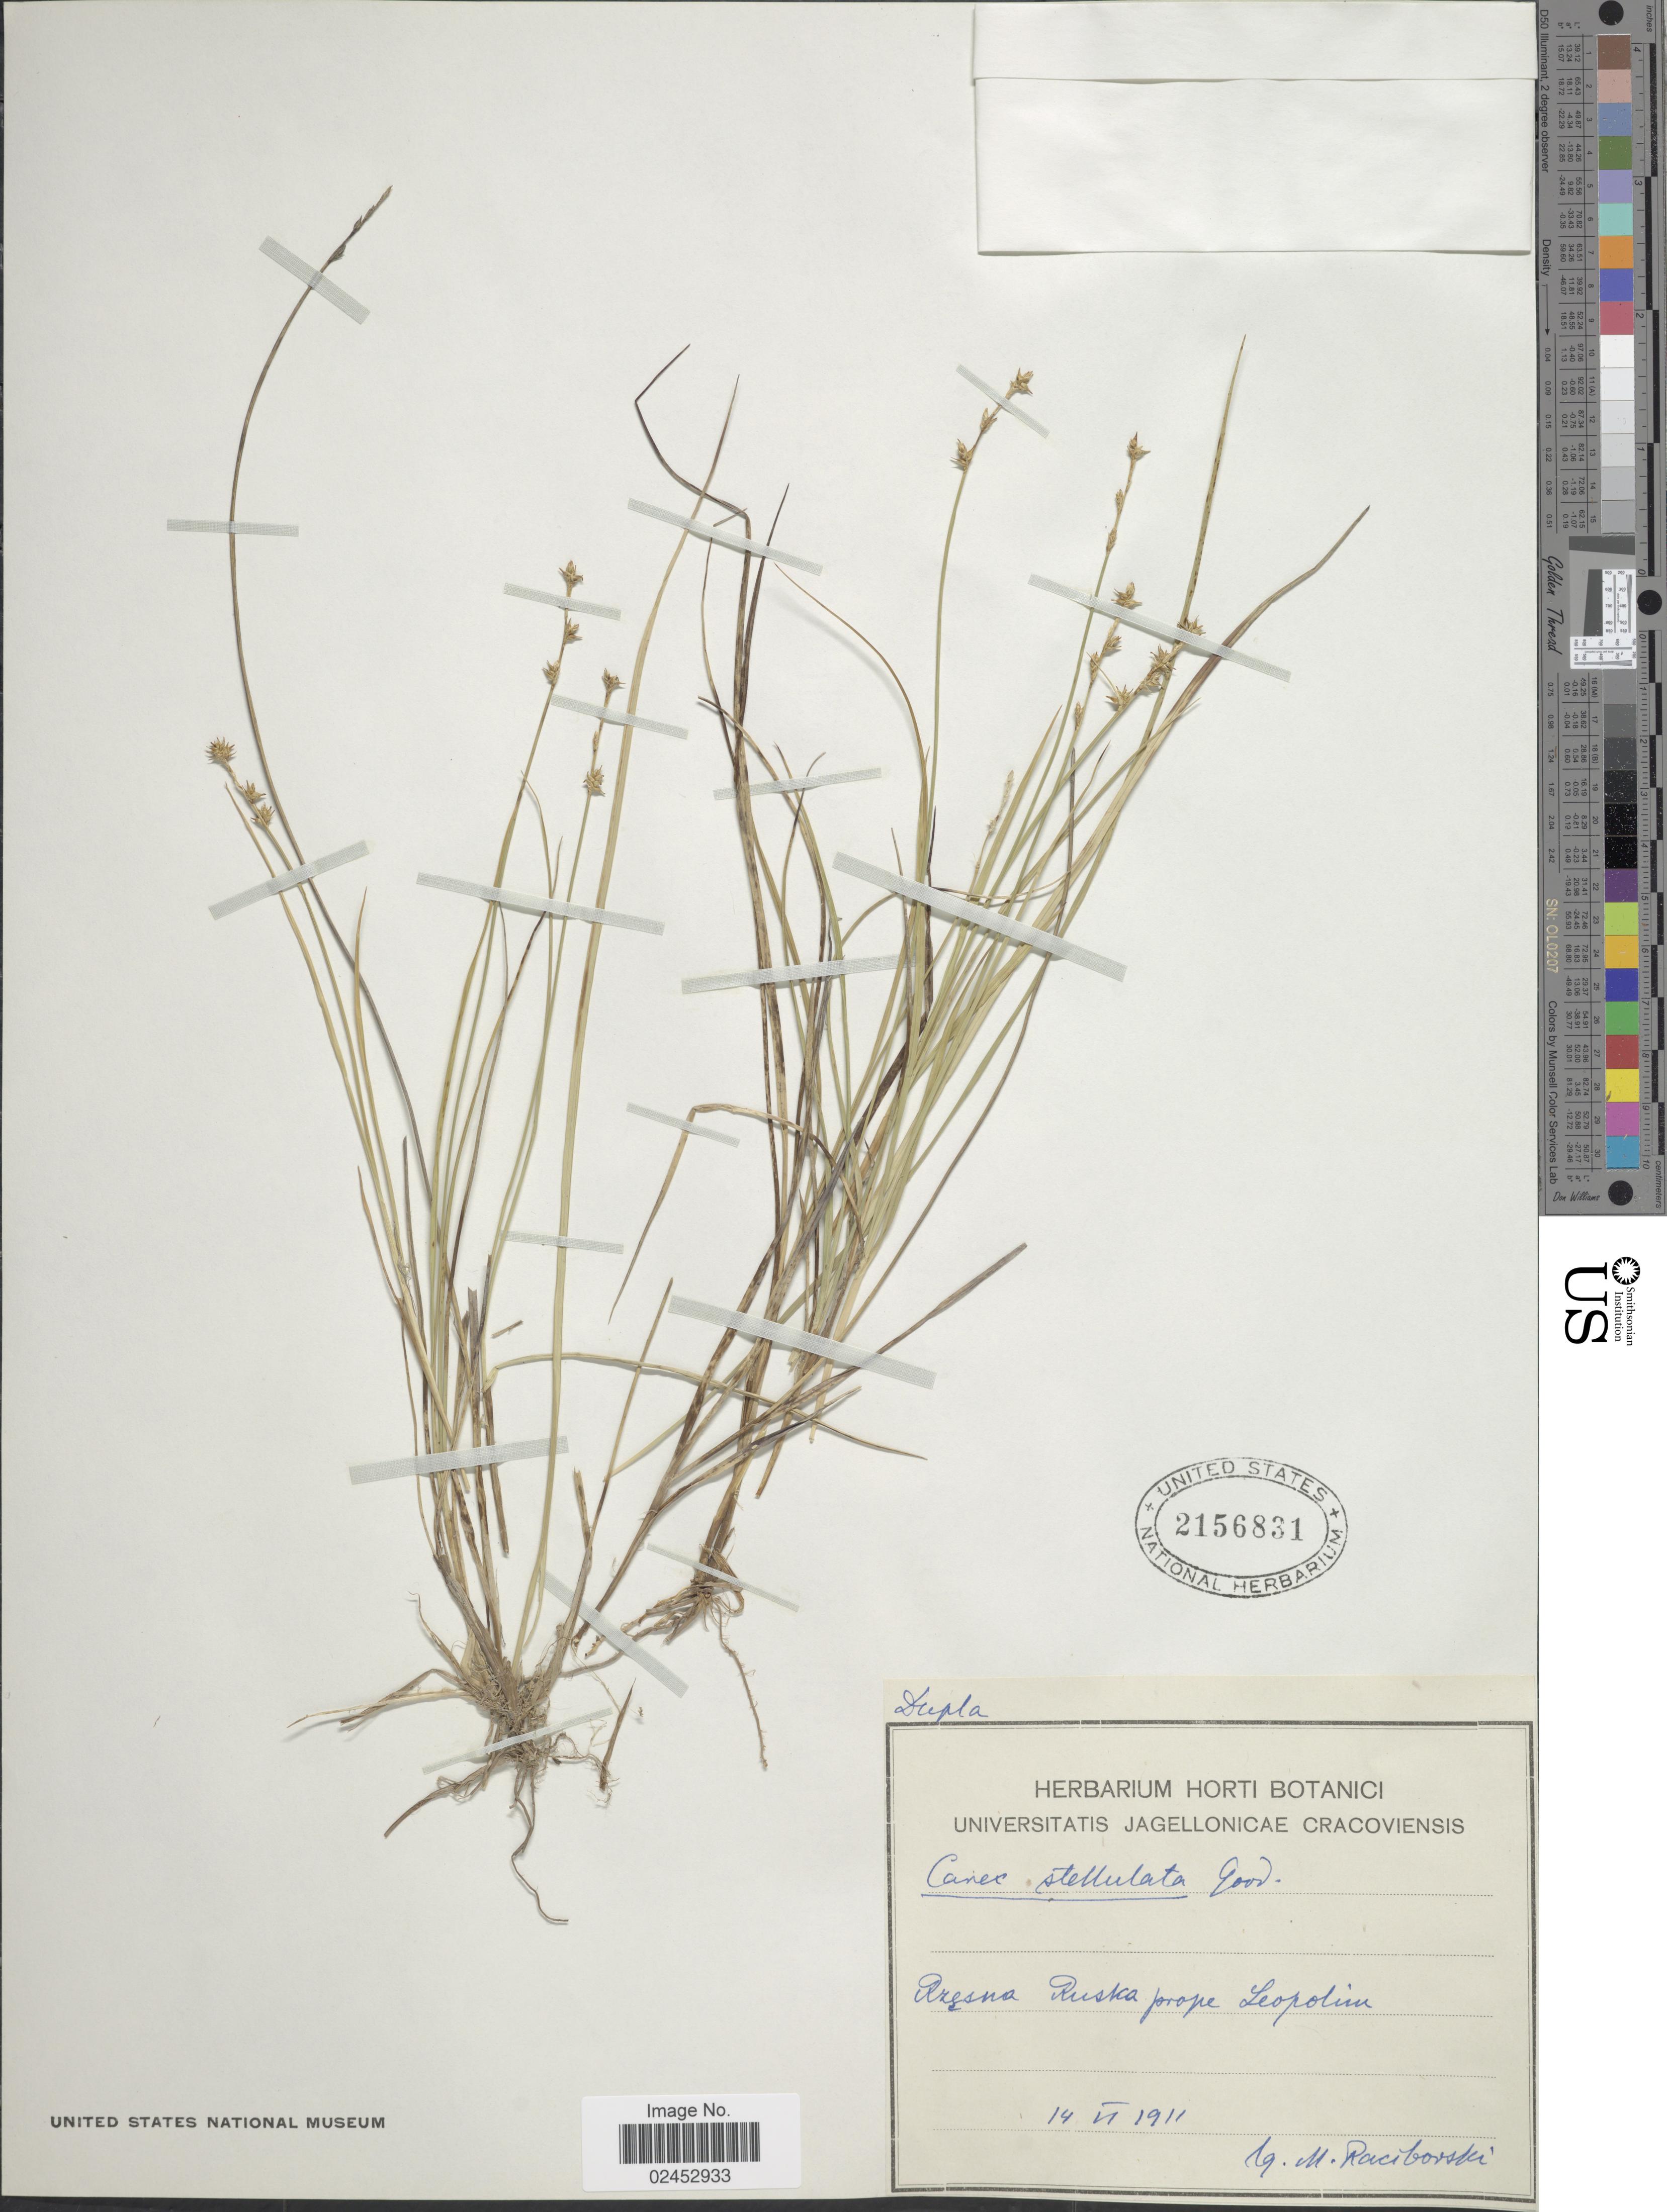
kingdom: Plantae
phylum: Tracheophyta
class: Liliopsida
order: Poales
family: Cyperaceae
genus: Carex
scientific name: Carex echinata subsp. echinata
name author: Murray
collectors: M. Raciborski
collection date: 1911-06-14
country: Poland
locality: Rzesna Ruska prope Leopolim.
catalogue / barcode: US 2156831